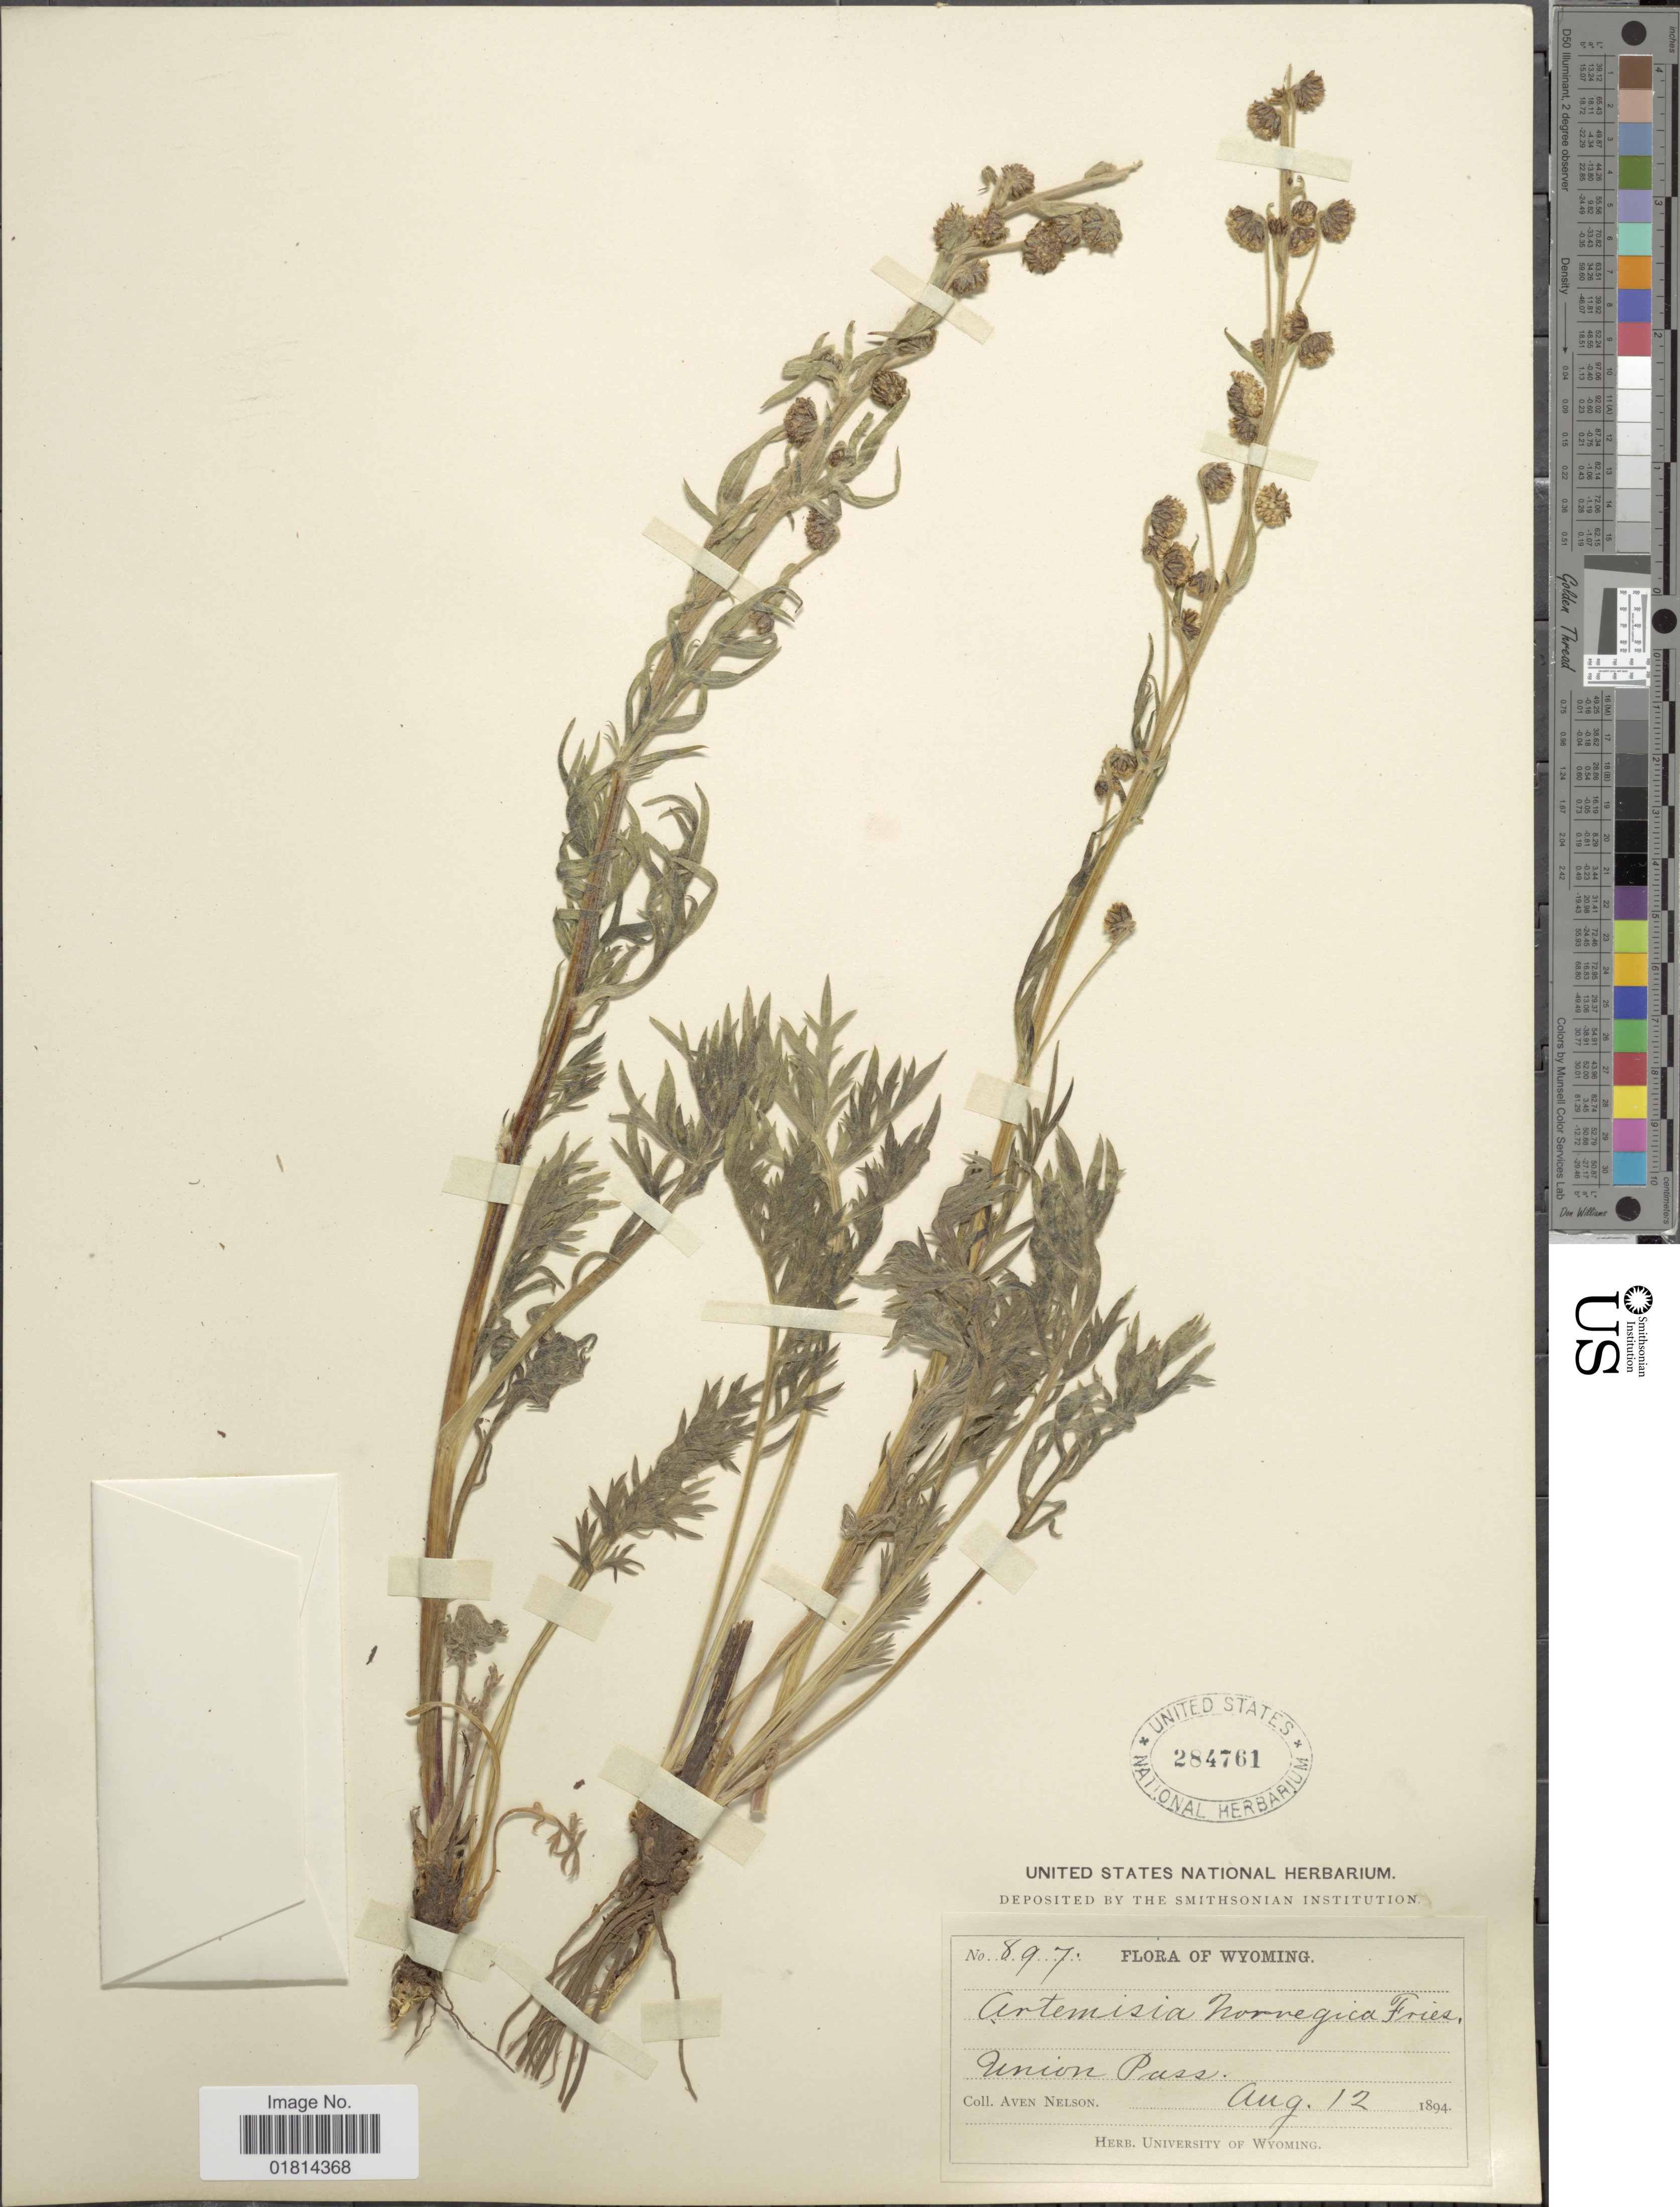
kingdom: Plantae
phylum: Tracheophyta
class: Magnoliopsida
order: Asterales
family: Asteraceae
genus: Artemisia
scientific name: Artemisia arctica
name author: Less.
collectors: A. Nelson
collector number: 897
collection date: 1894-08-12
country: United States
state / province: Wyoming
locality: Union Pass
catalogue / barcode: US 284761